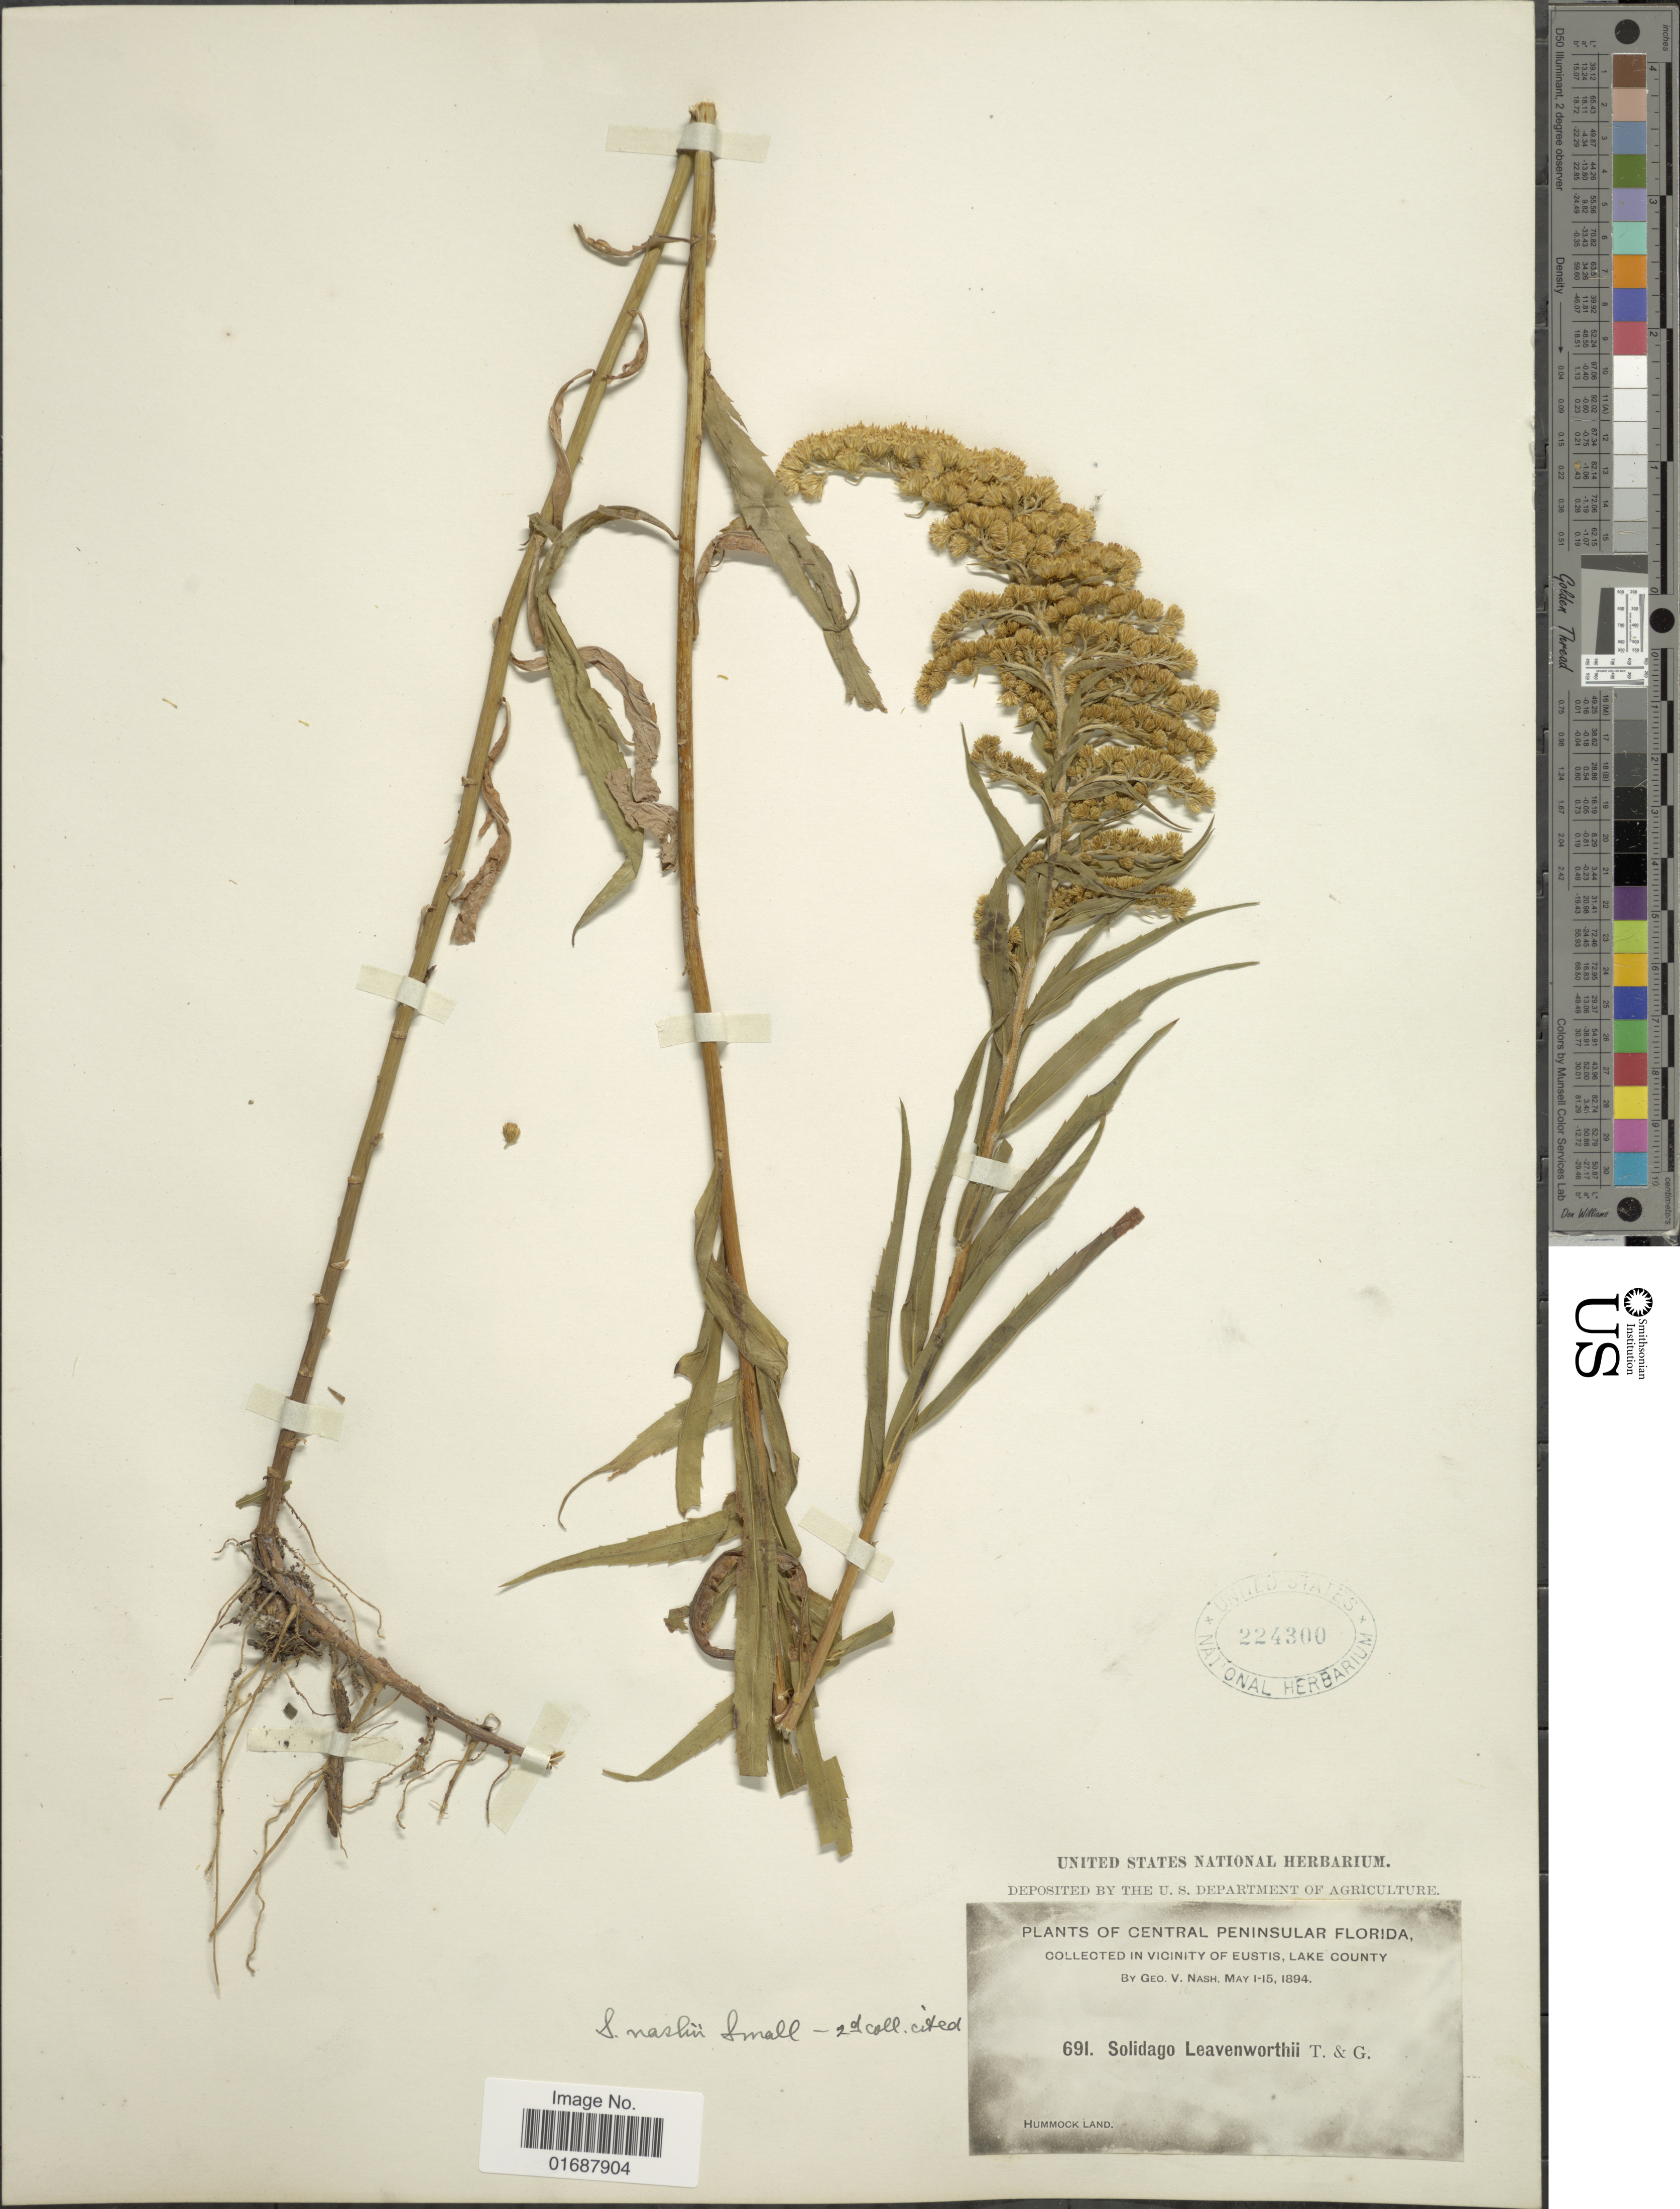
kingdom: Plantae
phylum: Tracheophyta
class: Magnoliopsida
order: Asterales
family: Asteraceae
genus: Solidago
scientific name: Solidago leavenworthii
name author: Torr. & A. Gray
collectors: G. V. Nash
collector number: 691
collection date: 1894-05-01/1894-05-15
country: United States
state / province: Florida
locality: Vicinity of Eustis, Lake County.Hummock Land.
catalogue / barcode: US 224300